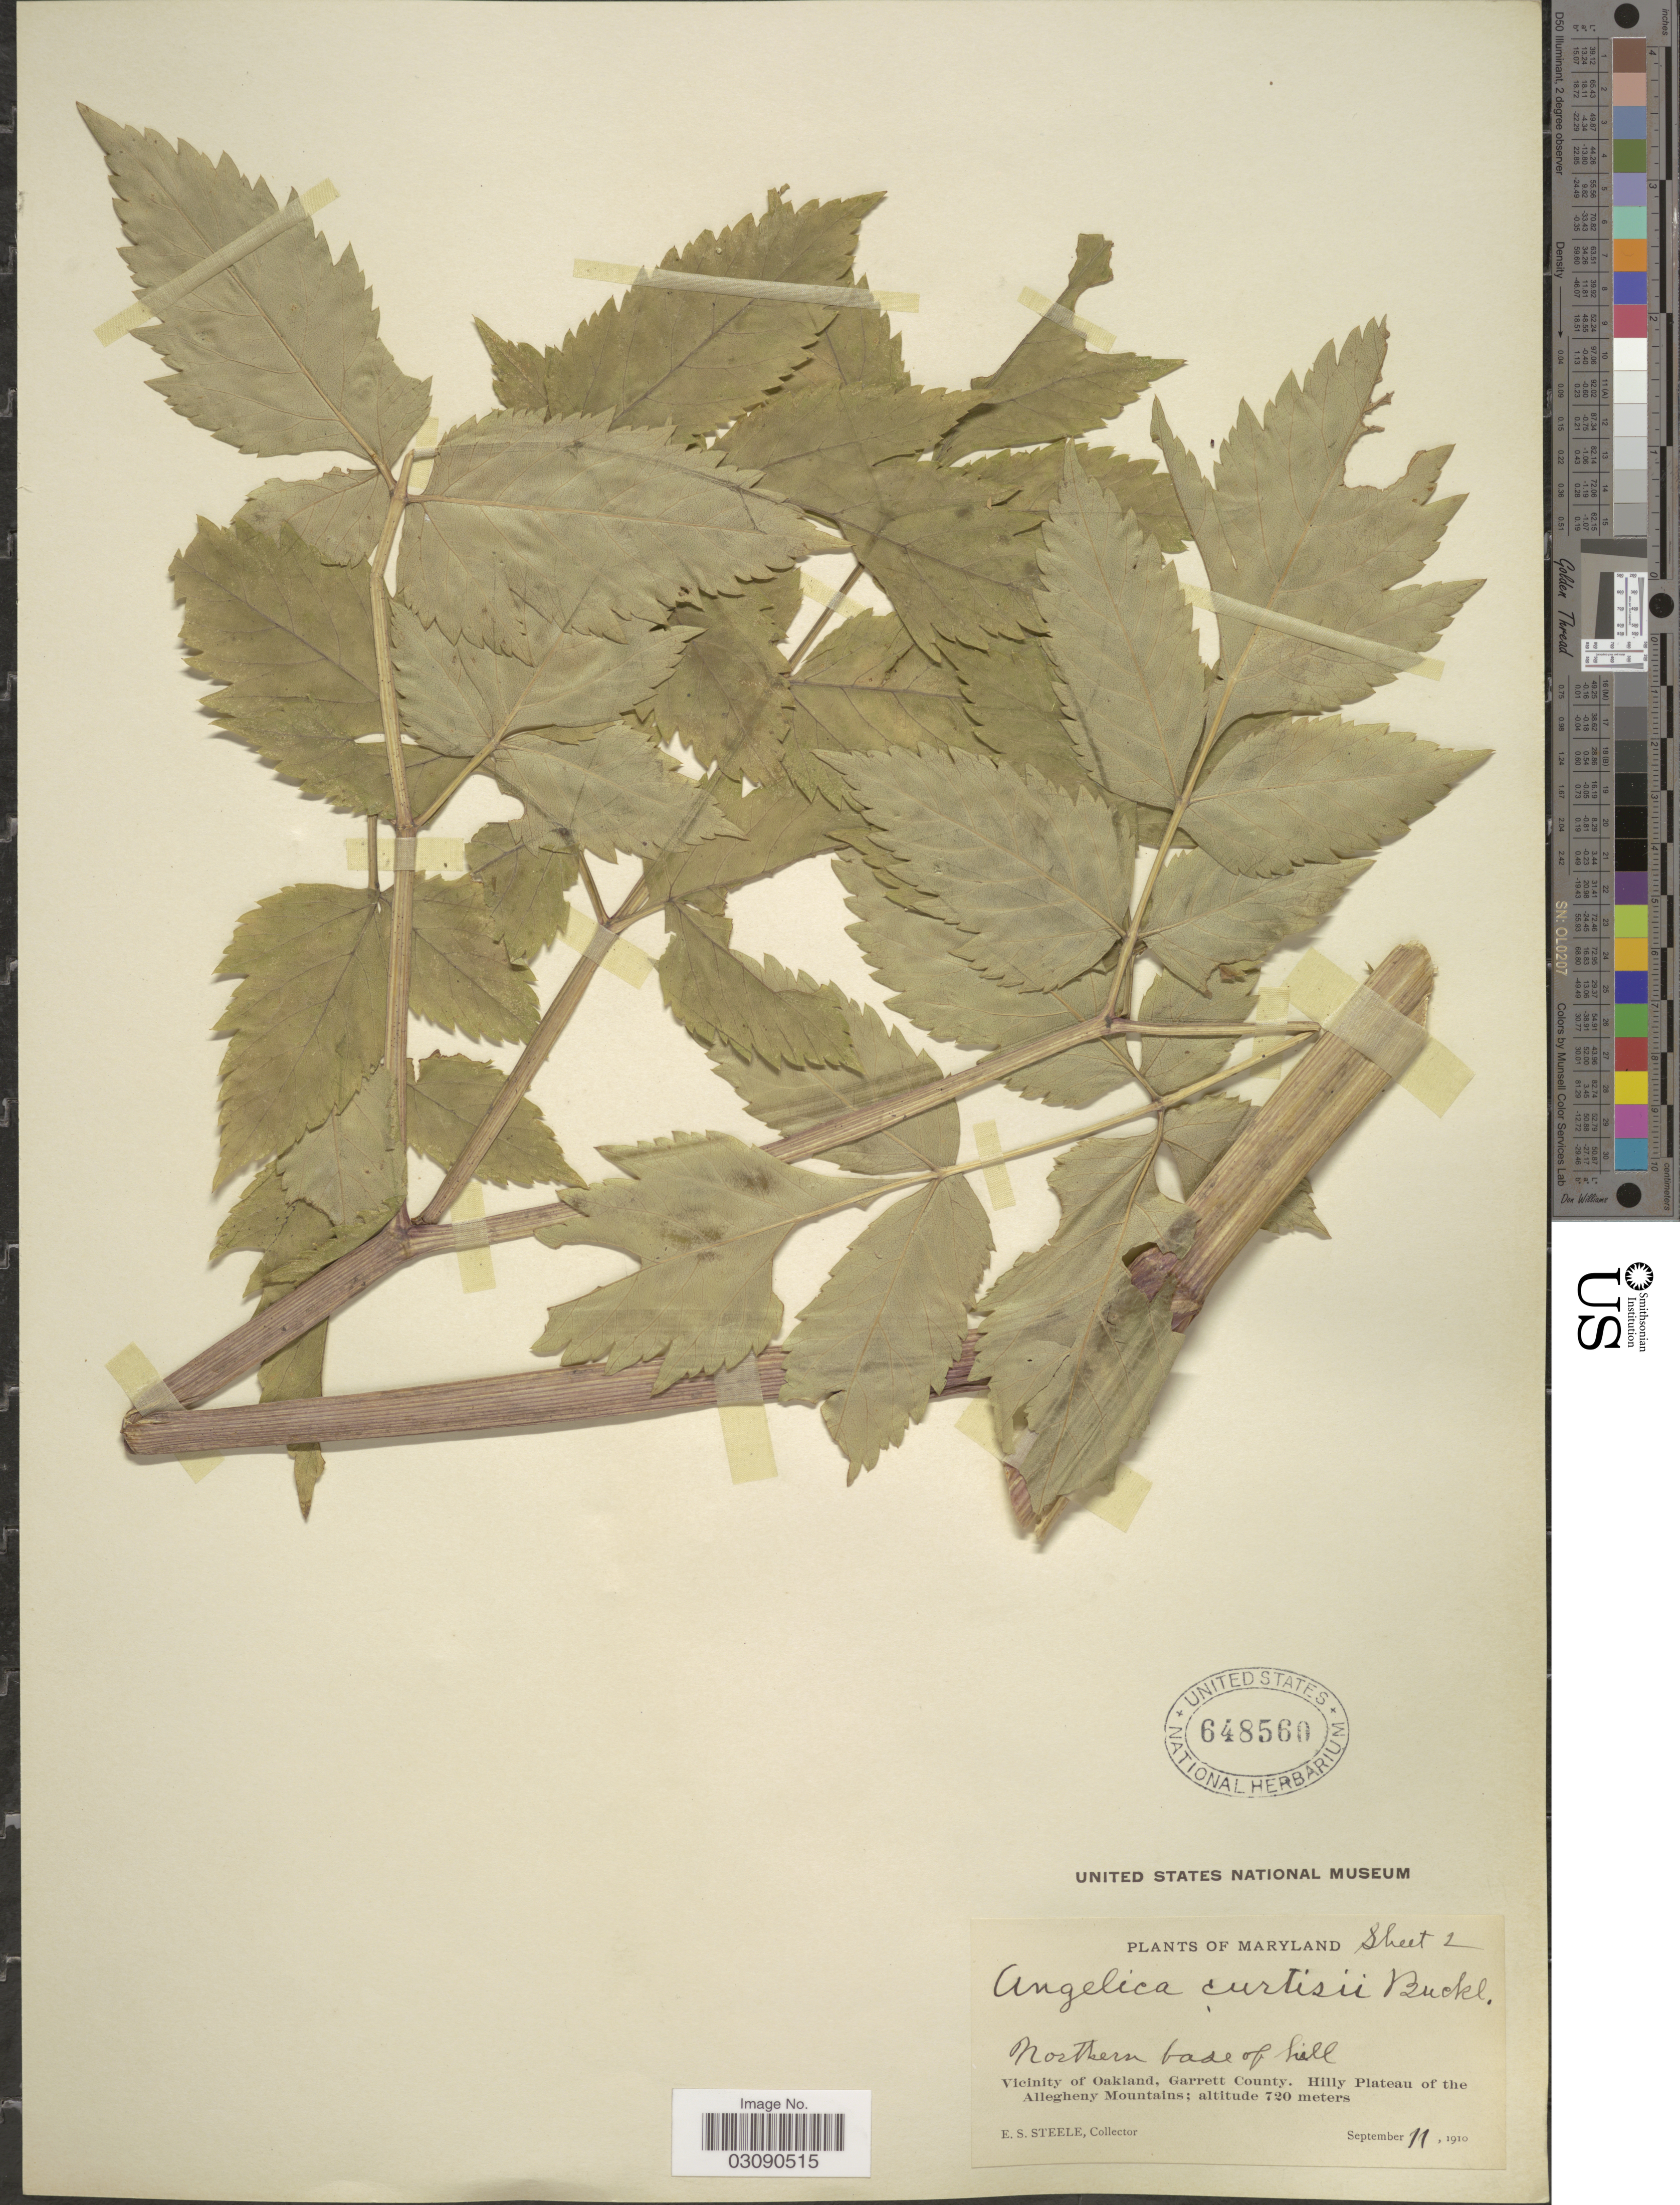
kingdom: Plantae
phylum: Tracheophyta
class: Magnoliopsida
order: Apiales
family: Apiaceae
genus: Angelica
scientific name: Angelica triquinata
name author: Michx.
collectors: E. Steele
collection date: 1910-09-11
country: United States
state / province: Maryland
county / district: Garrett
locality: Northern base of hill. Vicinity of Oakland, Garrett County. Hilly Plateau of the Allegheny Mountains.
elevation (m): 720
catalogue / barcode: US 648560